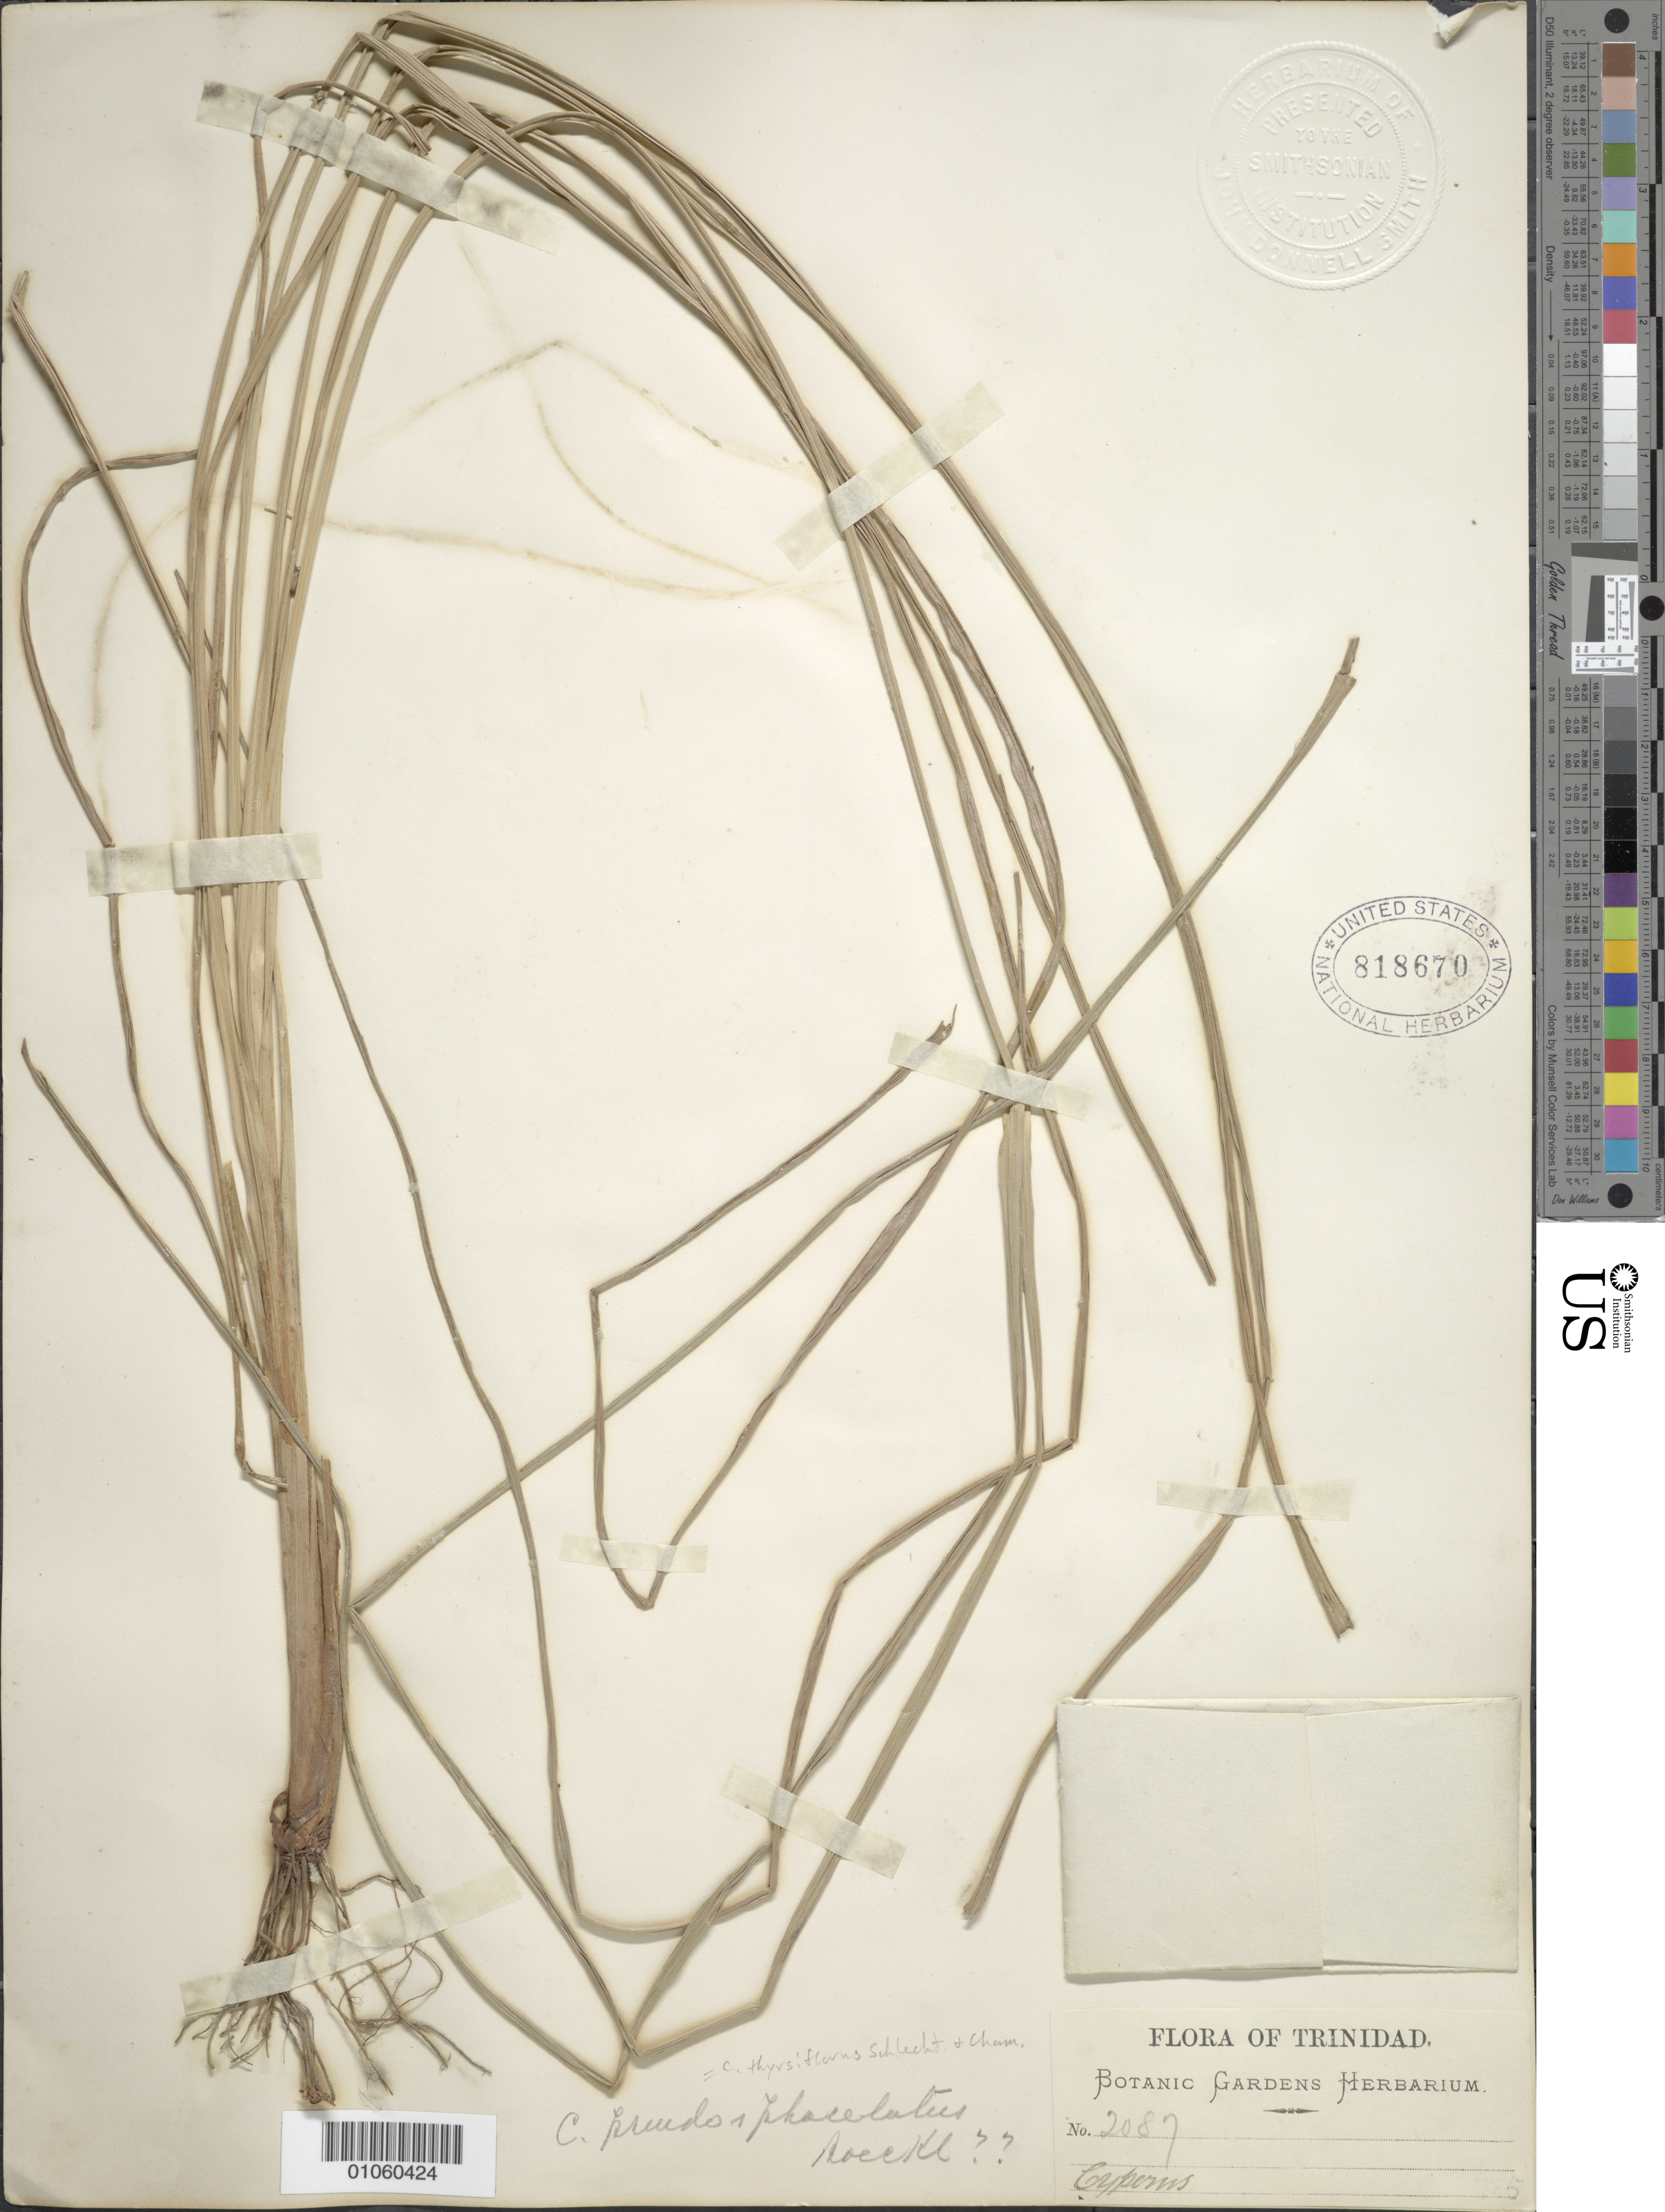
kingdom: Plantae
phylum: Tracheophyta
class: Liliopsida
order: Poales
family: Cyperaceae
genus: Cyperus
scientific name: Cyperus thyrsiflorus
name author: Jungh.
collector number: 2087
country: Trinidad and Tobago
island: Trinidad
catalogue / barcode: US 818670